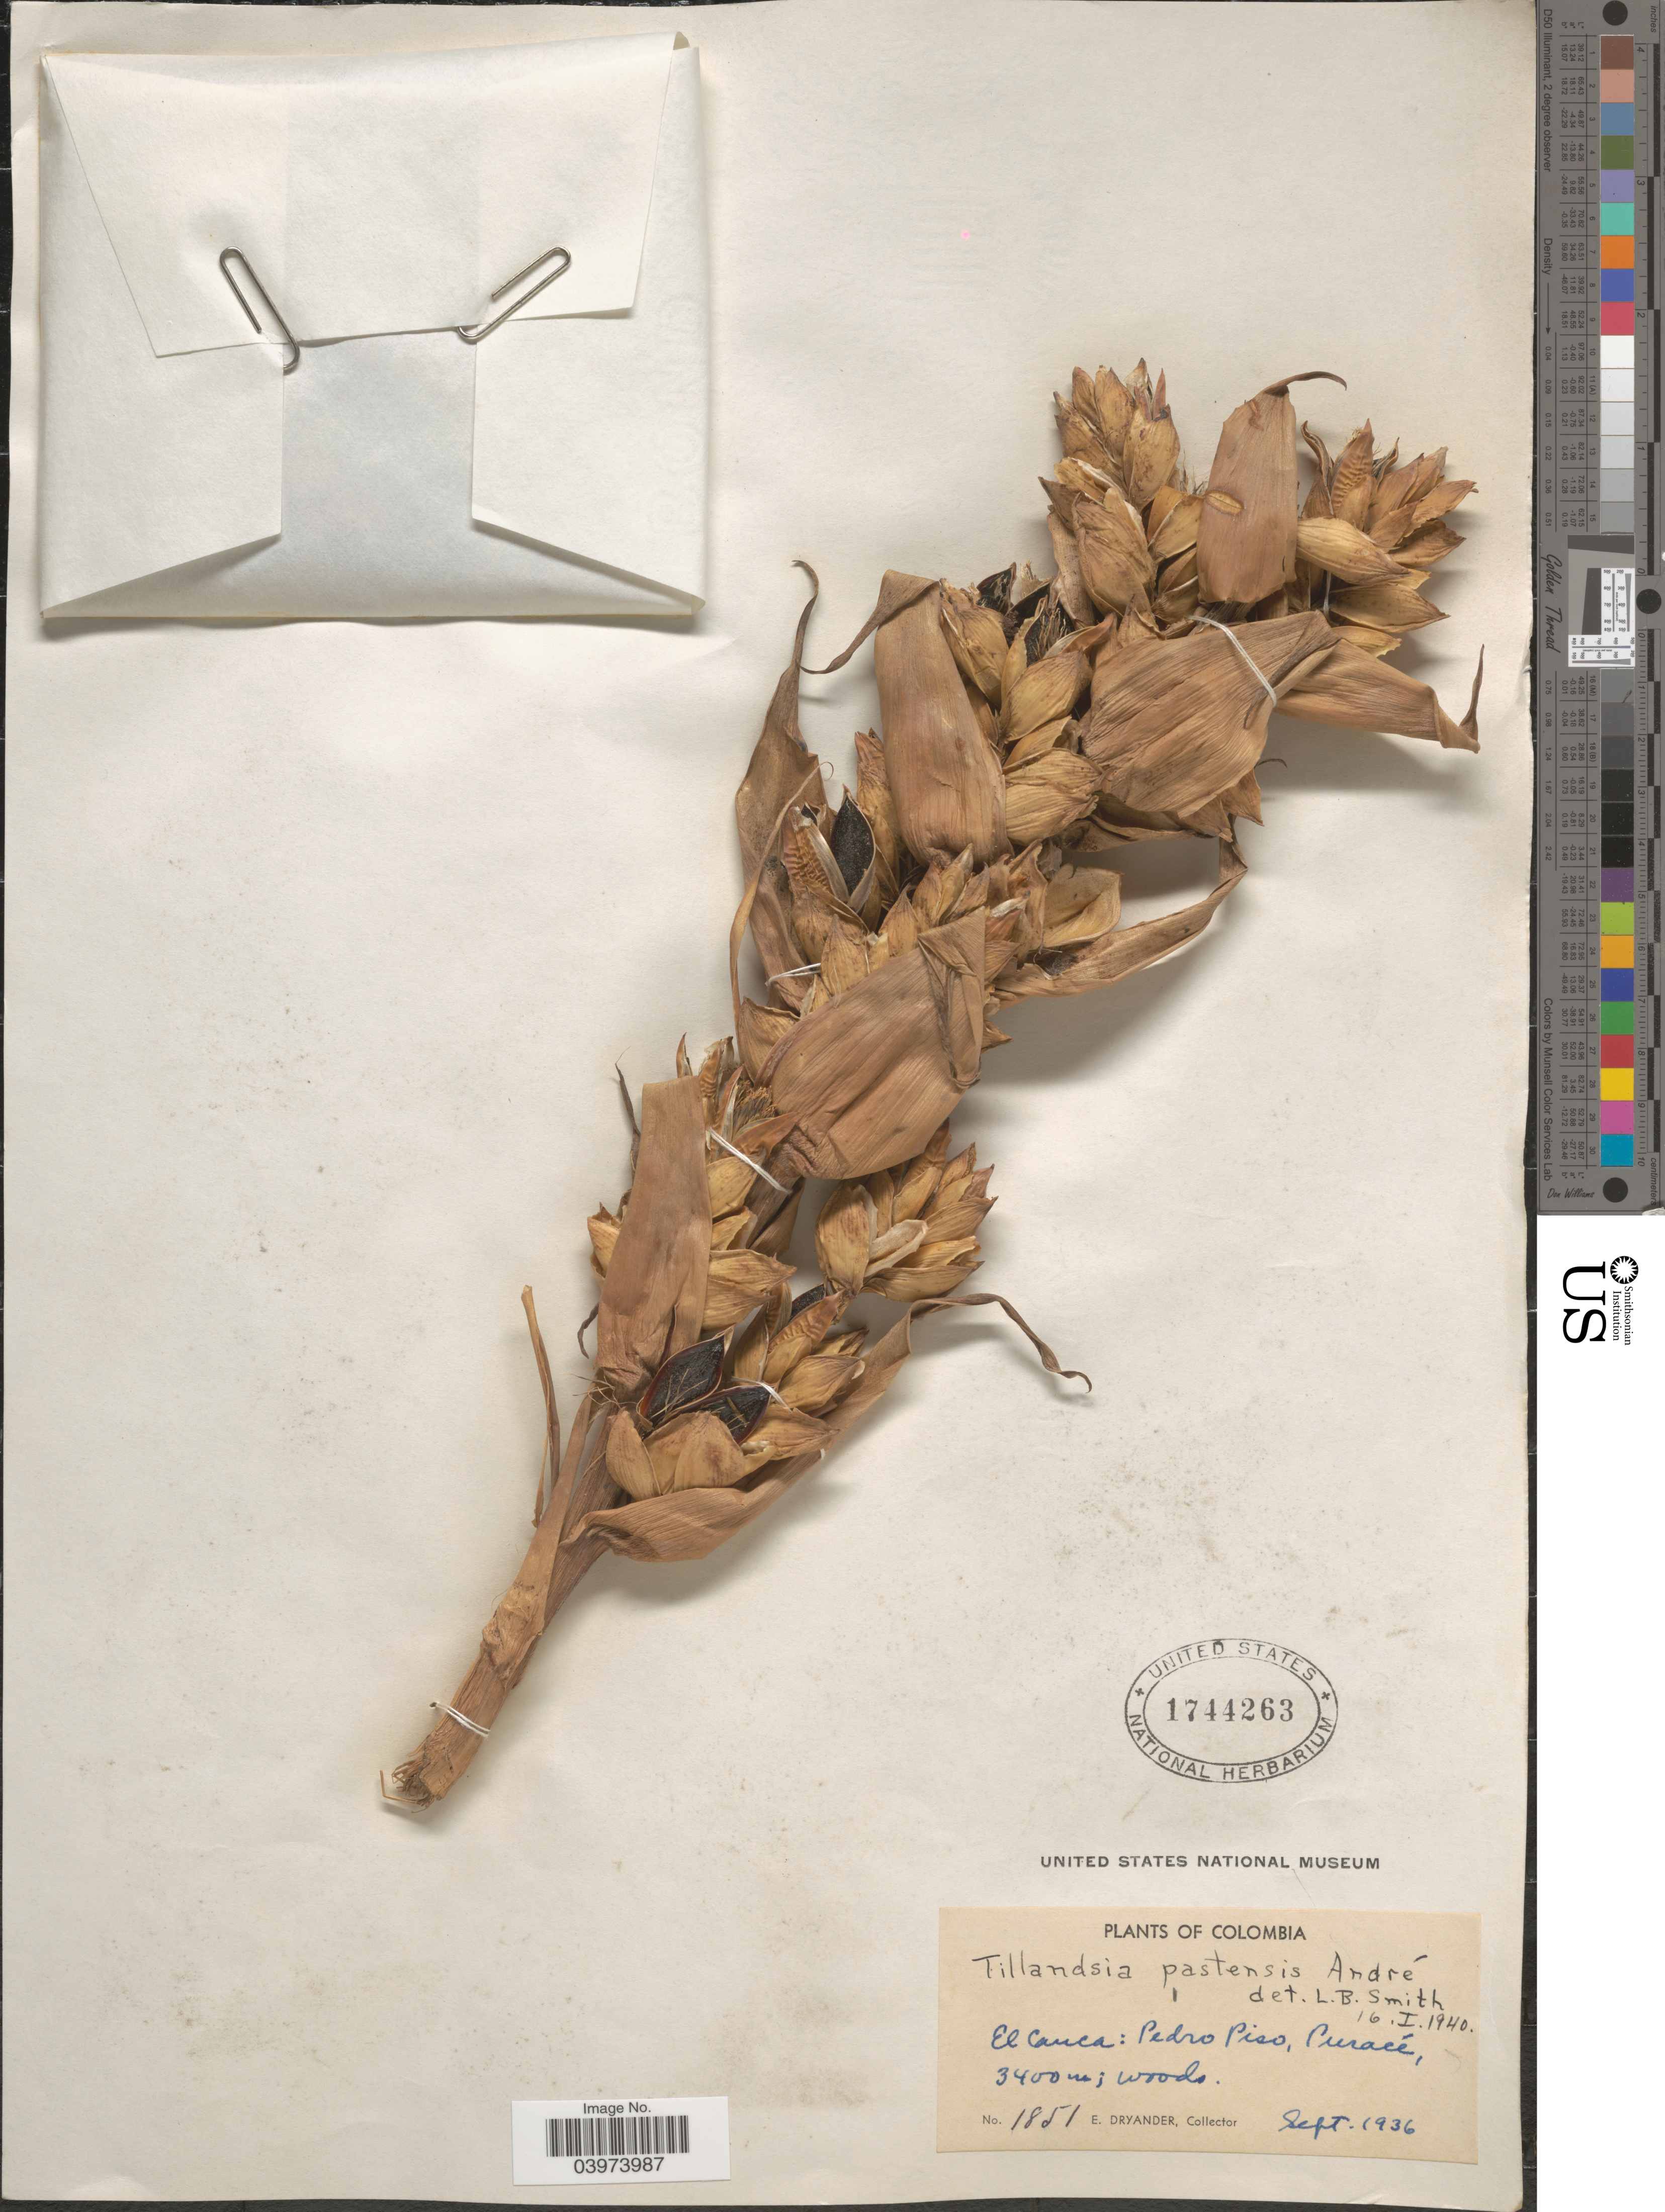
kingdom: Plantae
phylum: Tracheophyta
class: Liliopsida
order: Poales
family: Bromeliaceae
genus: Tillandsia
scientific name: Tillandsia pastensis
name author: André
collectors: E. Dryander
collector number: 1851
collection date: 1936-09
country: Colombia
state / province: Cauca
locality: El Cauca: Pedro Piso, Puracé.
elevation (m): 3400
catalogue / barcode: US 1744263